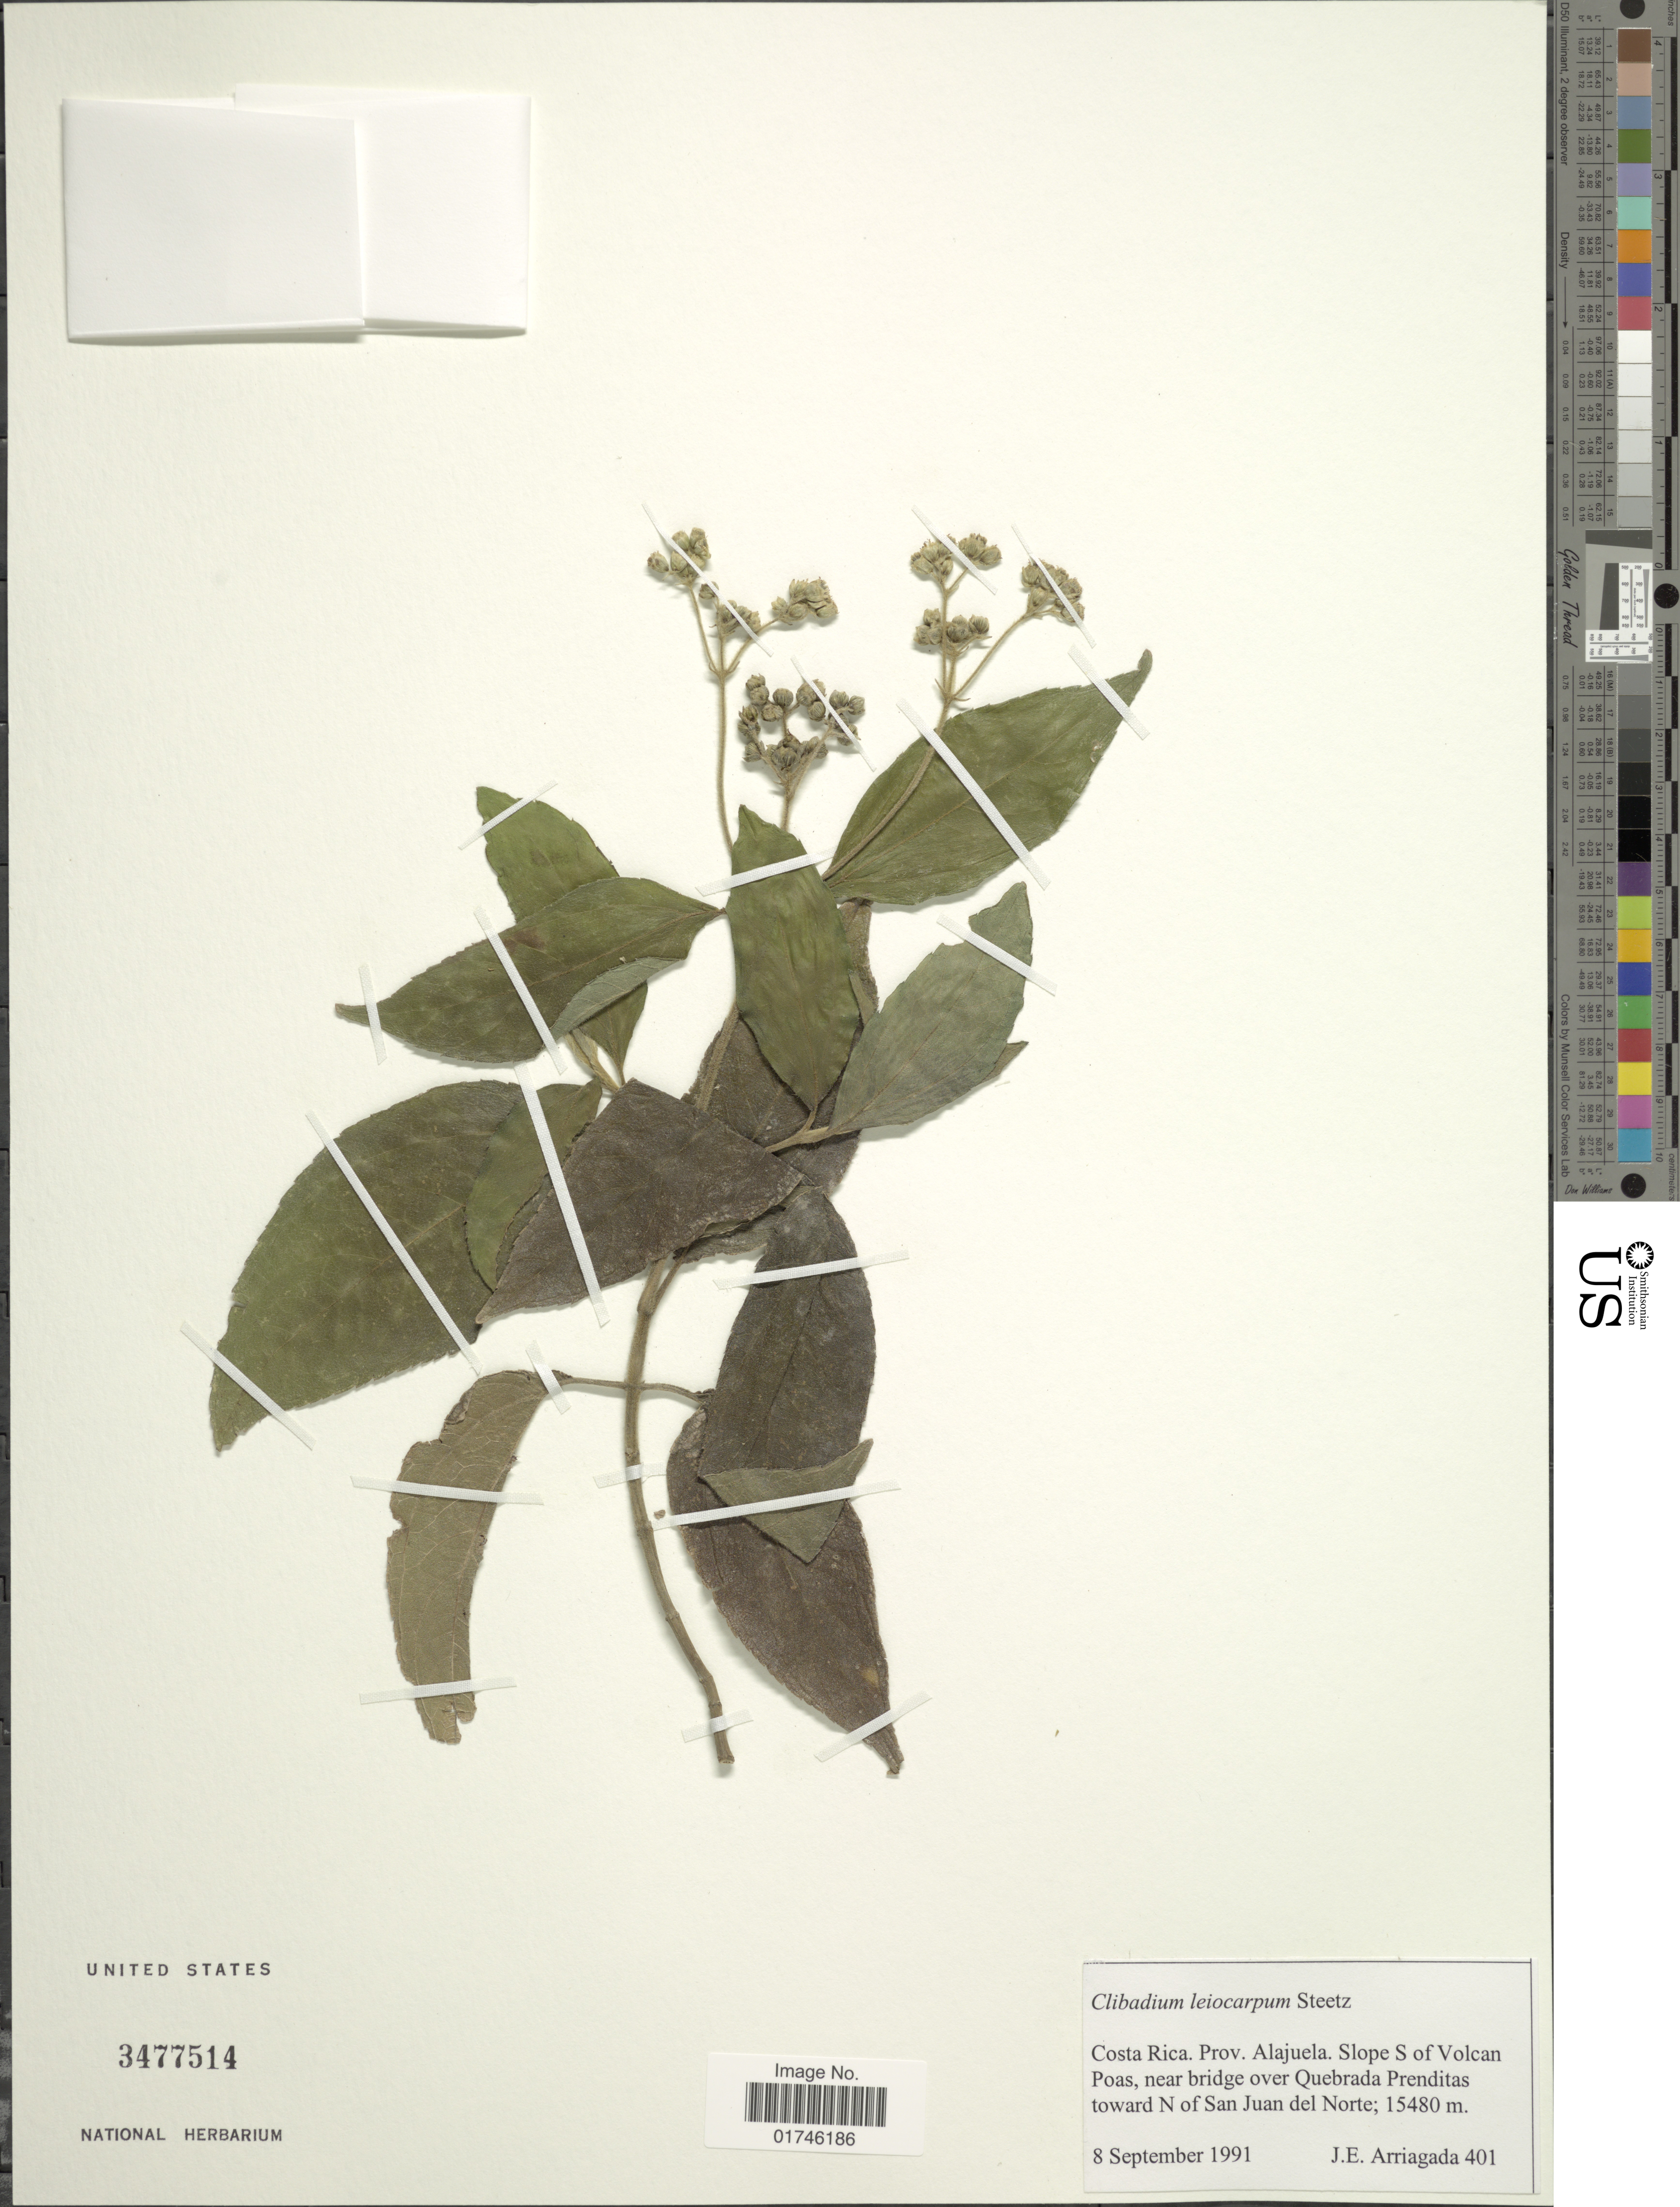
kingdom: Plantae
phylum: Tracheophyta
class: Magnoliopsida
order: Asterales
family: Asteraceae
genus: Clibadium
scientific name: Clibadium leiocarpum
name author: Steetz in Seem.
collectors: J. Arriagada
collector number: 401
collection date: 1991-09-08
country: Costa Rica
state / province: Alajuela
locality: Costa Rica. Prov. Alajuela, Slope S of Volcan Poas, near bridge over Quebrada Prenditas toward N of San Juan del Norte.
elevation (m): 15480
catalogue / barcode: US 3477514